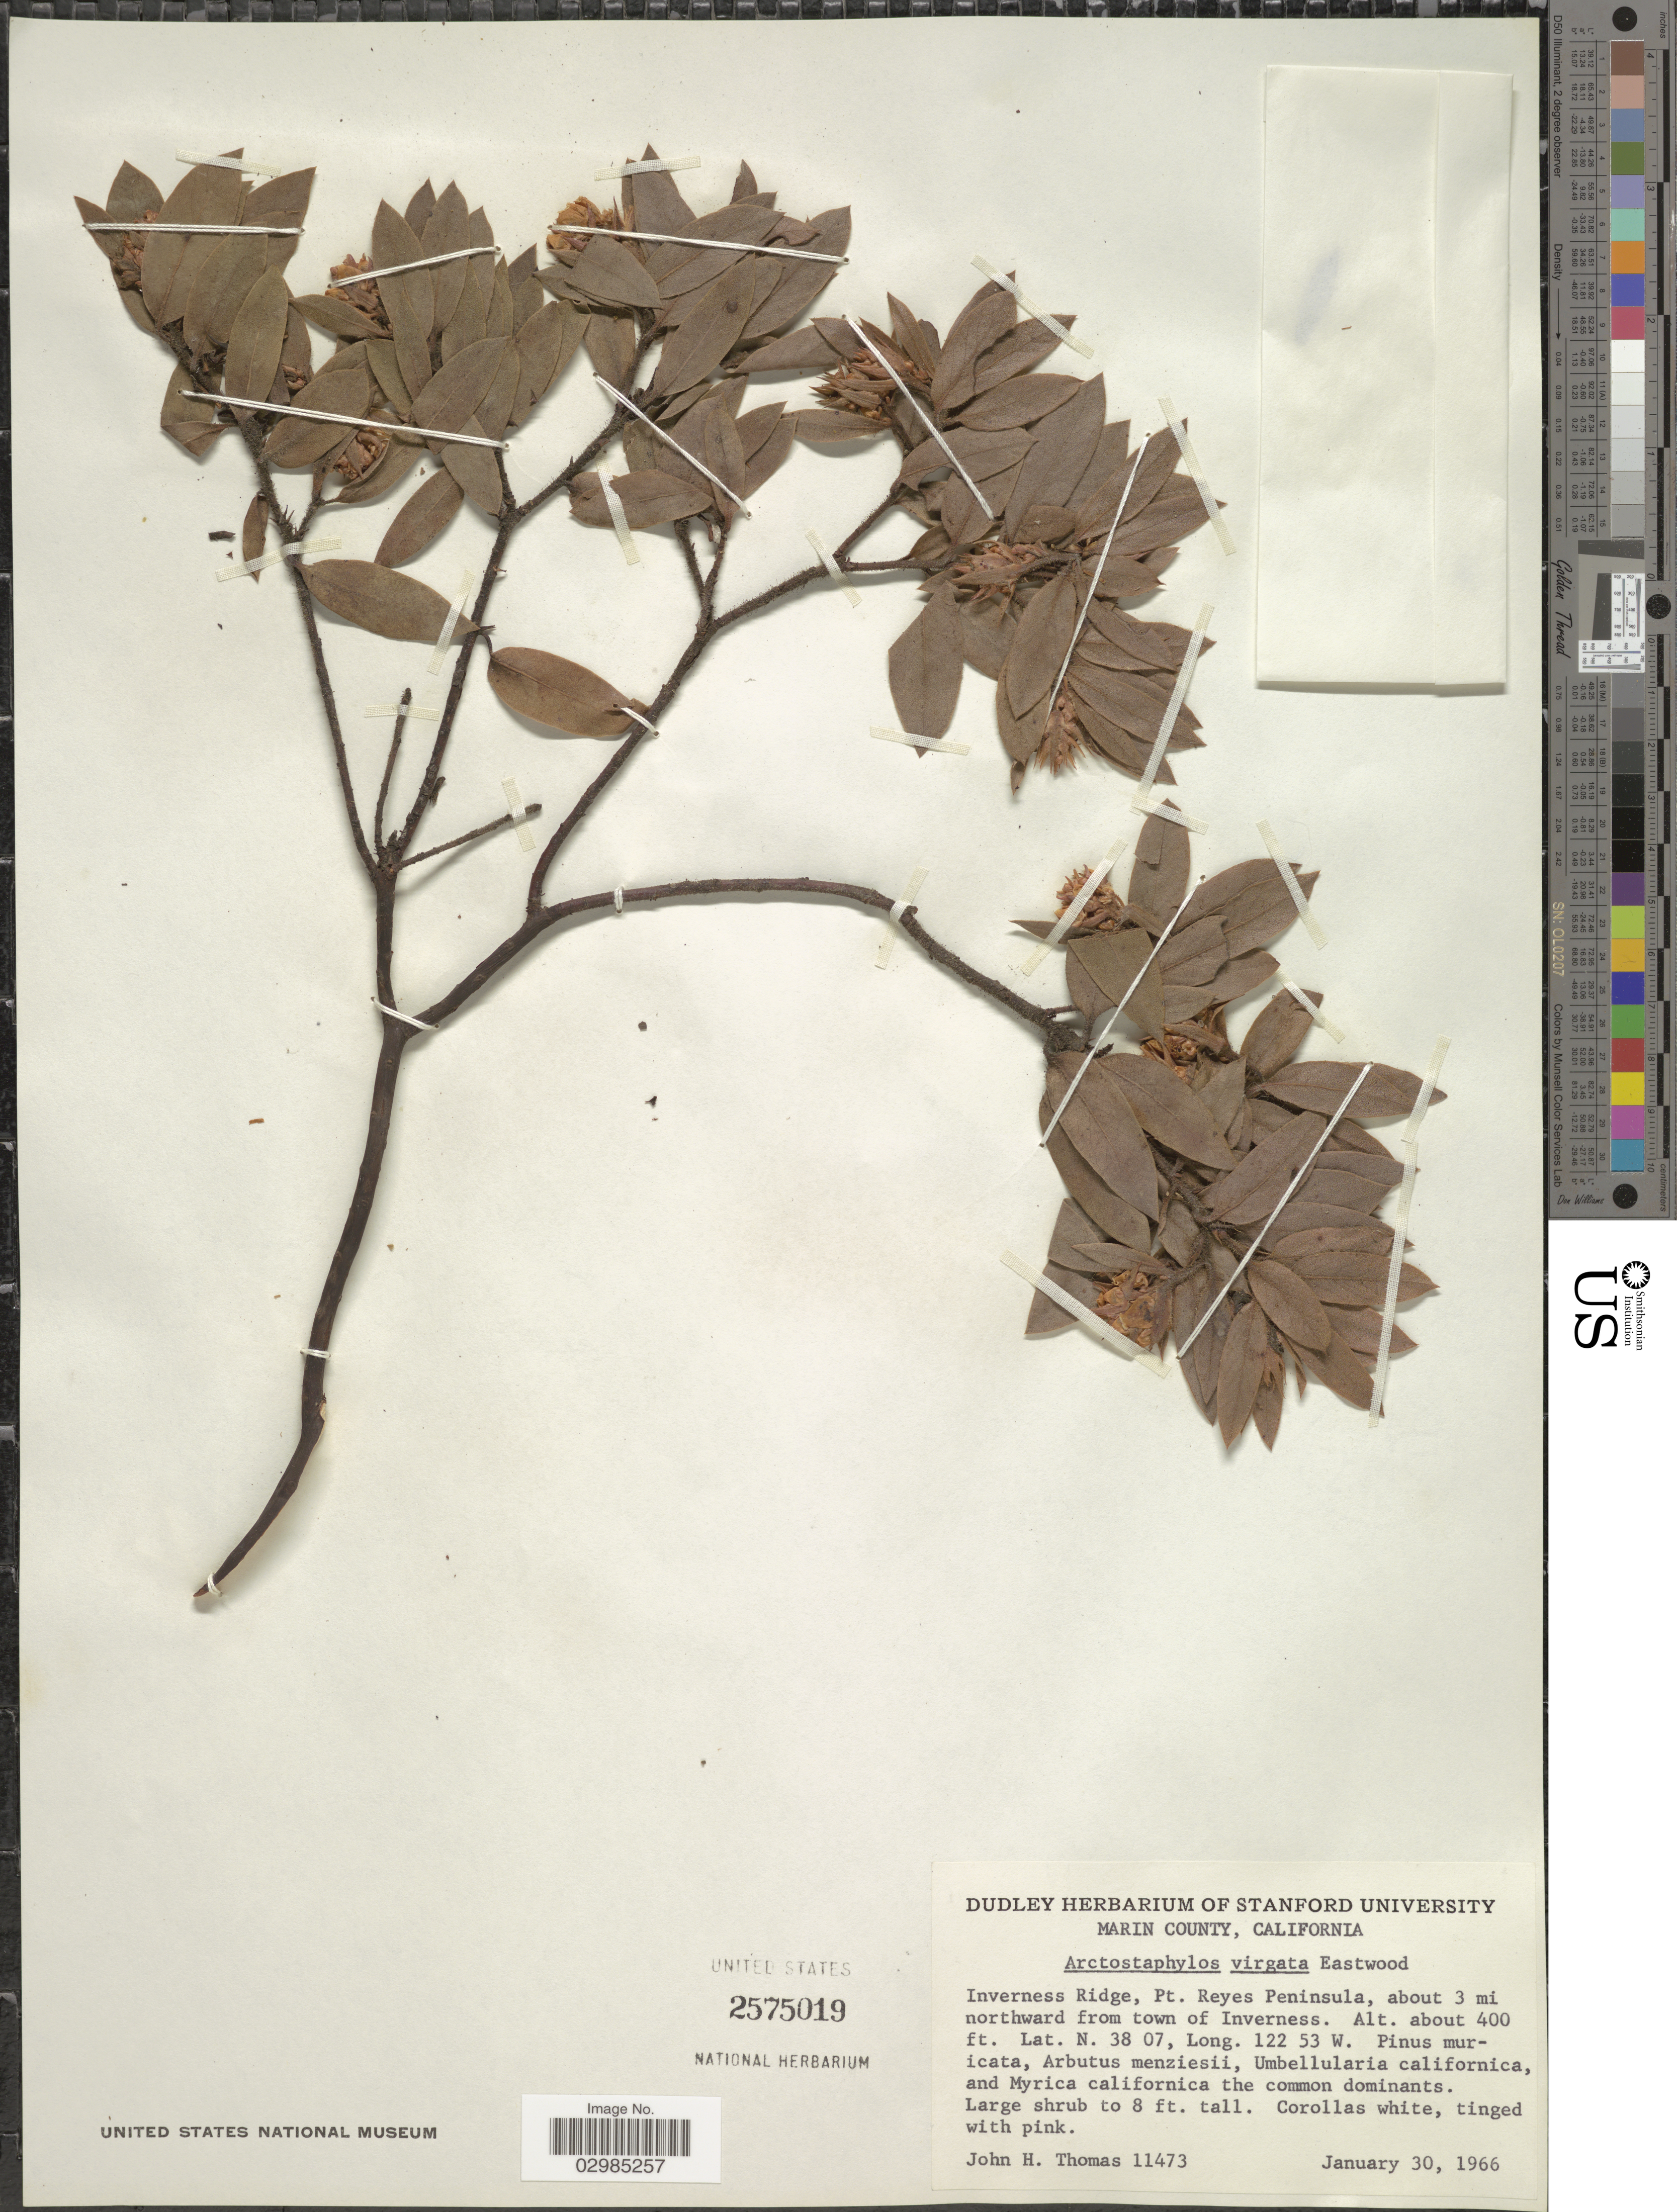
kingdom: Plantae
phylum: Tracheophyta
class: Magnoliopsida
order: Ericales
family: Ericaceae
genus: Arctostaphylos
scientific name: Arctostaphylos virgata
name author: Eastw.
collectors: J. H. Thomas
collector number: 11473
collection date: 1966-01-30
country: United States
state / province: California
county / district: Marin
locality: Marin County. Inverness Ridge, Pt. Reyes Peninsula, about 3 mi northward from town of Inverness.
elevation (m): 122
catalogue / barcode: US 2575019